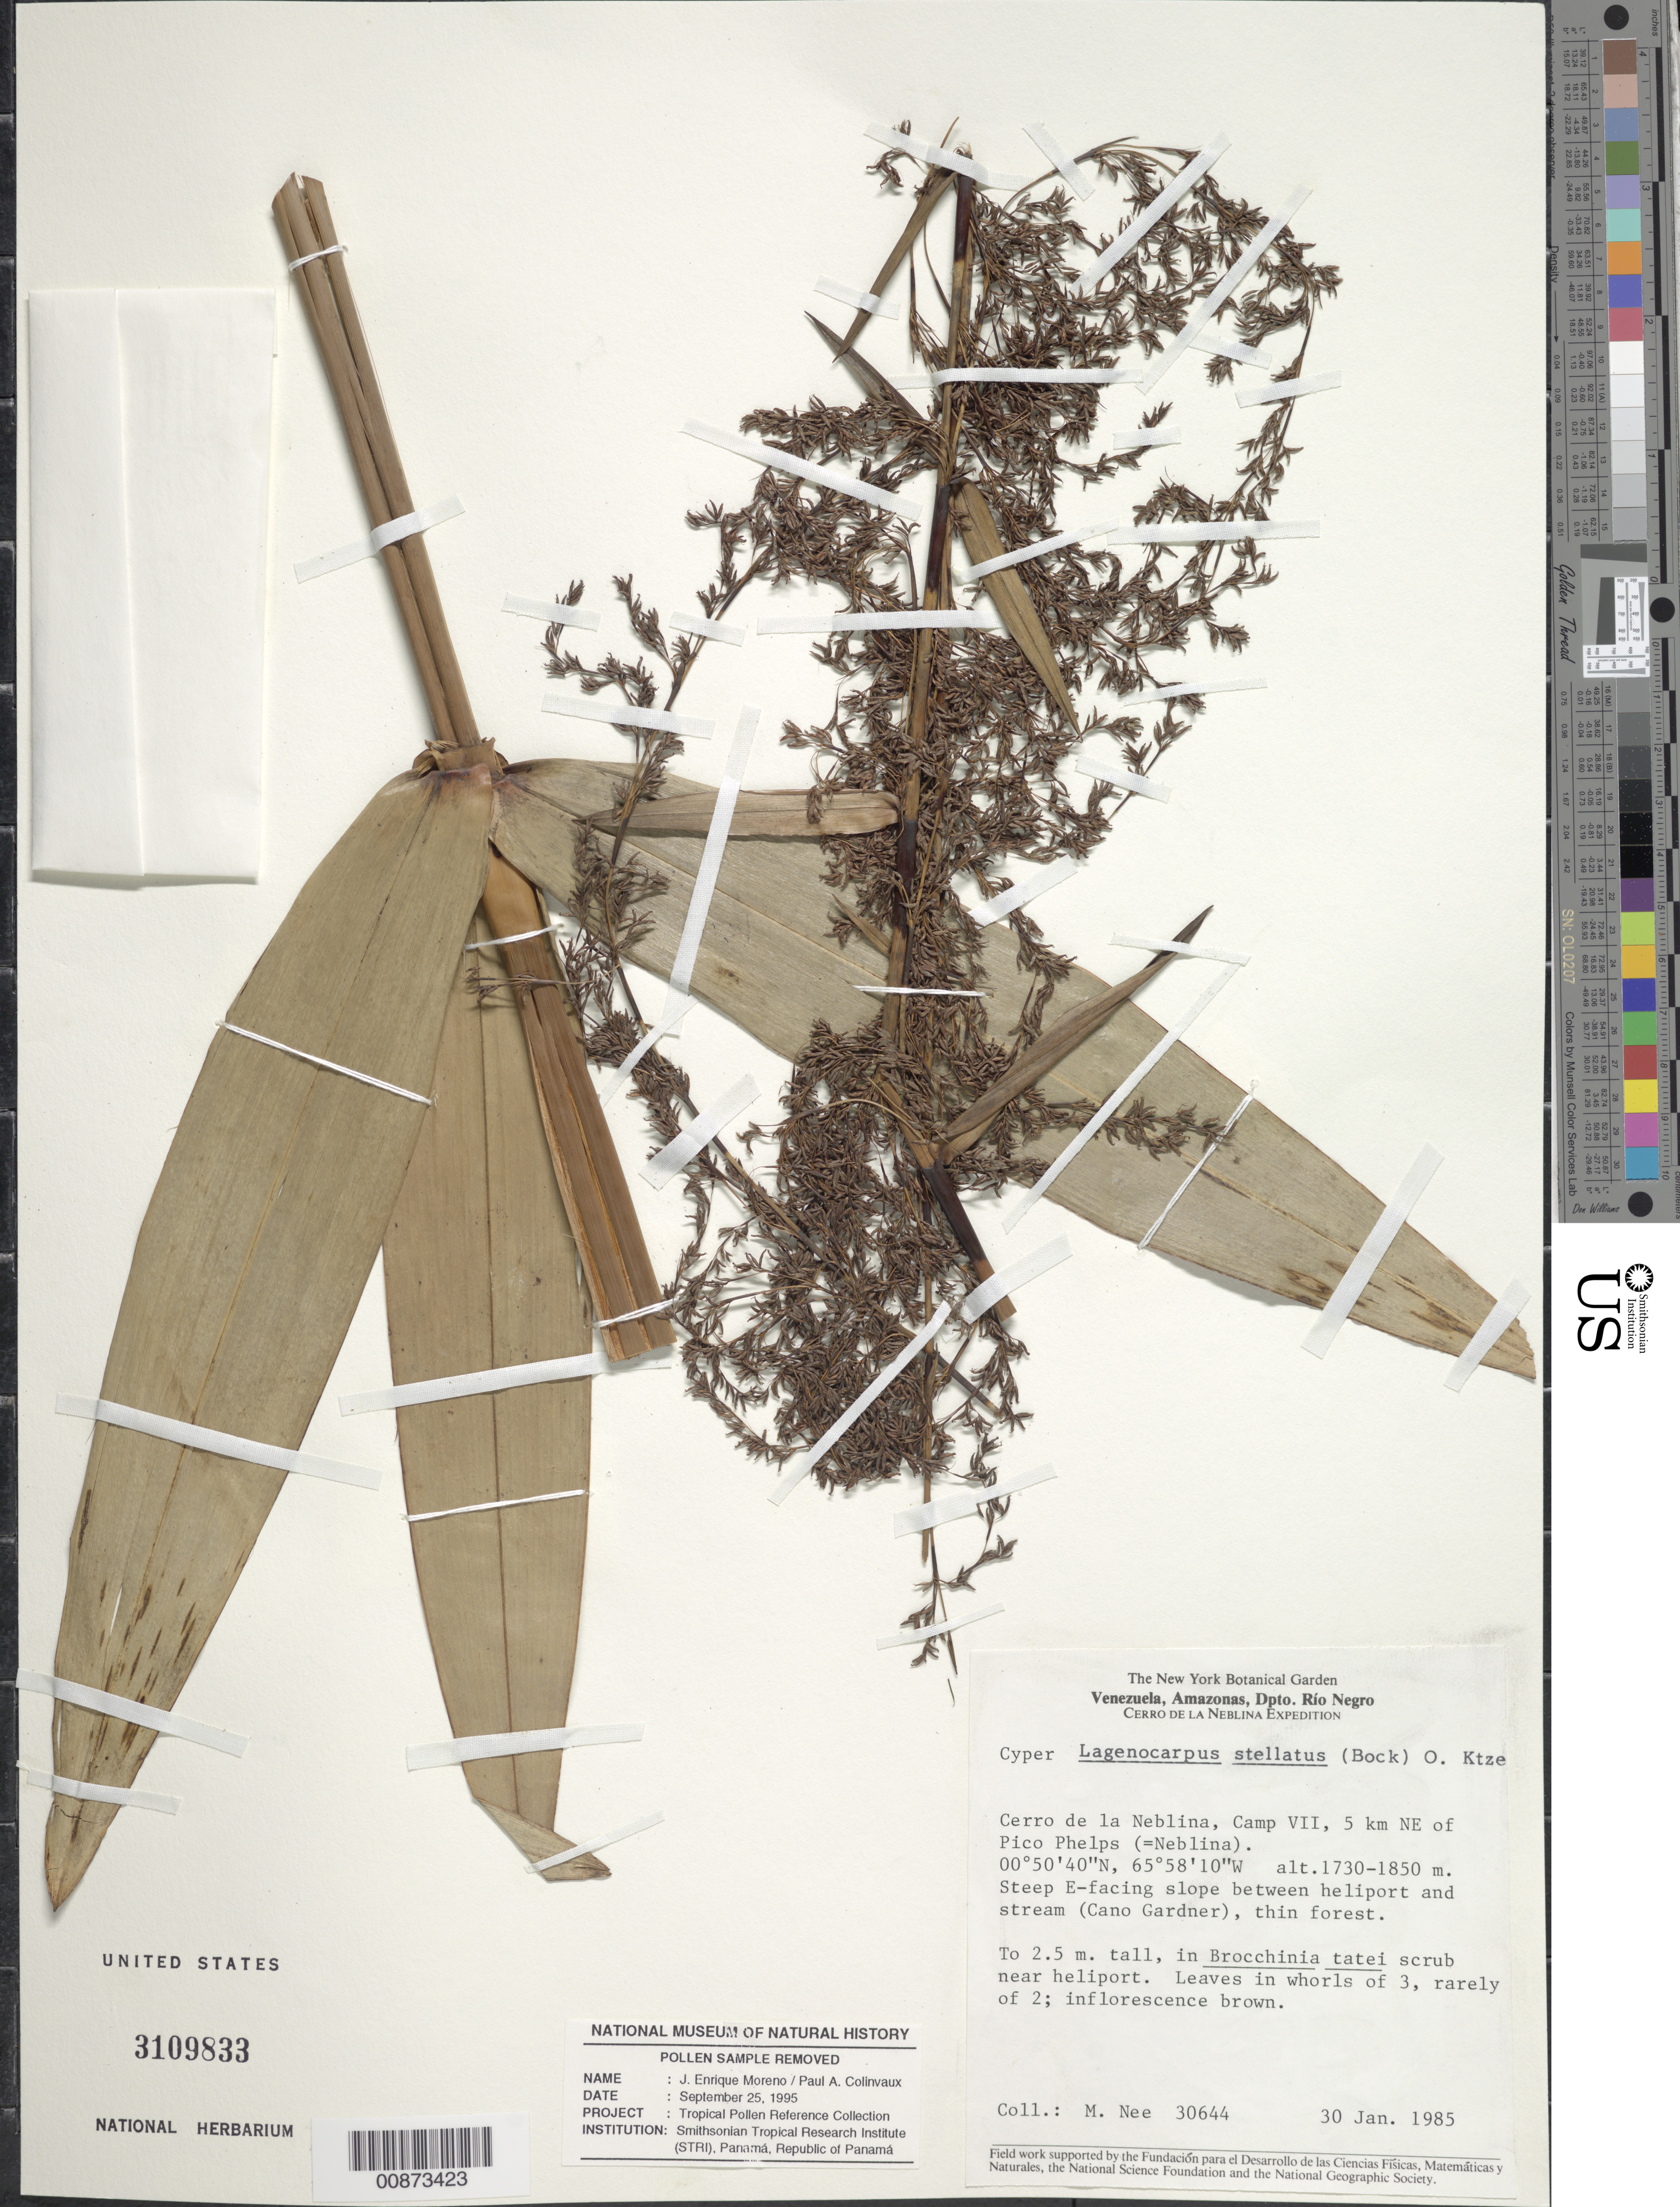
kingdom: Plantae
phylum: Tracheophyta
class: Liliopsida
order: Poales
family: Cyperaceae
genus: Didymiandrum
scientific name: Didymiandrum stellatum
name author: (Boeckeler) Gilly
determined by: Strong, Mark T., (BOT), Smithsonian Institution - National Museum of Natural History (UNITED STATES)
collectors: M. Nee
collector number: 30644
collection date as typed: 30-Jan-85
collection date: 1985-01-30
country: Venezuela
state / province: Amazonas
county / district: Río Negro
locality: Cerro de la Neblina, Camp VII, 5 km NE of Pico Phelps (=Neblina)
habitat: Steep E-facing slope, thin forest, in Brocchinia scrub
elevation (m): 1730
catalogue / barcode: US 3109833